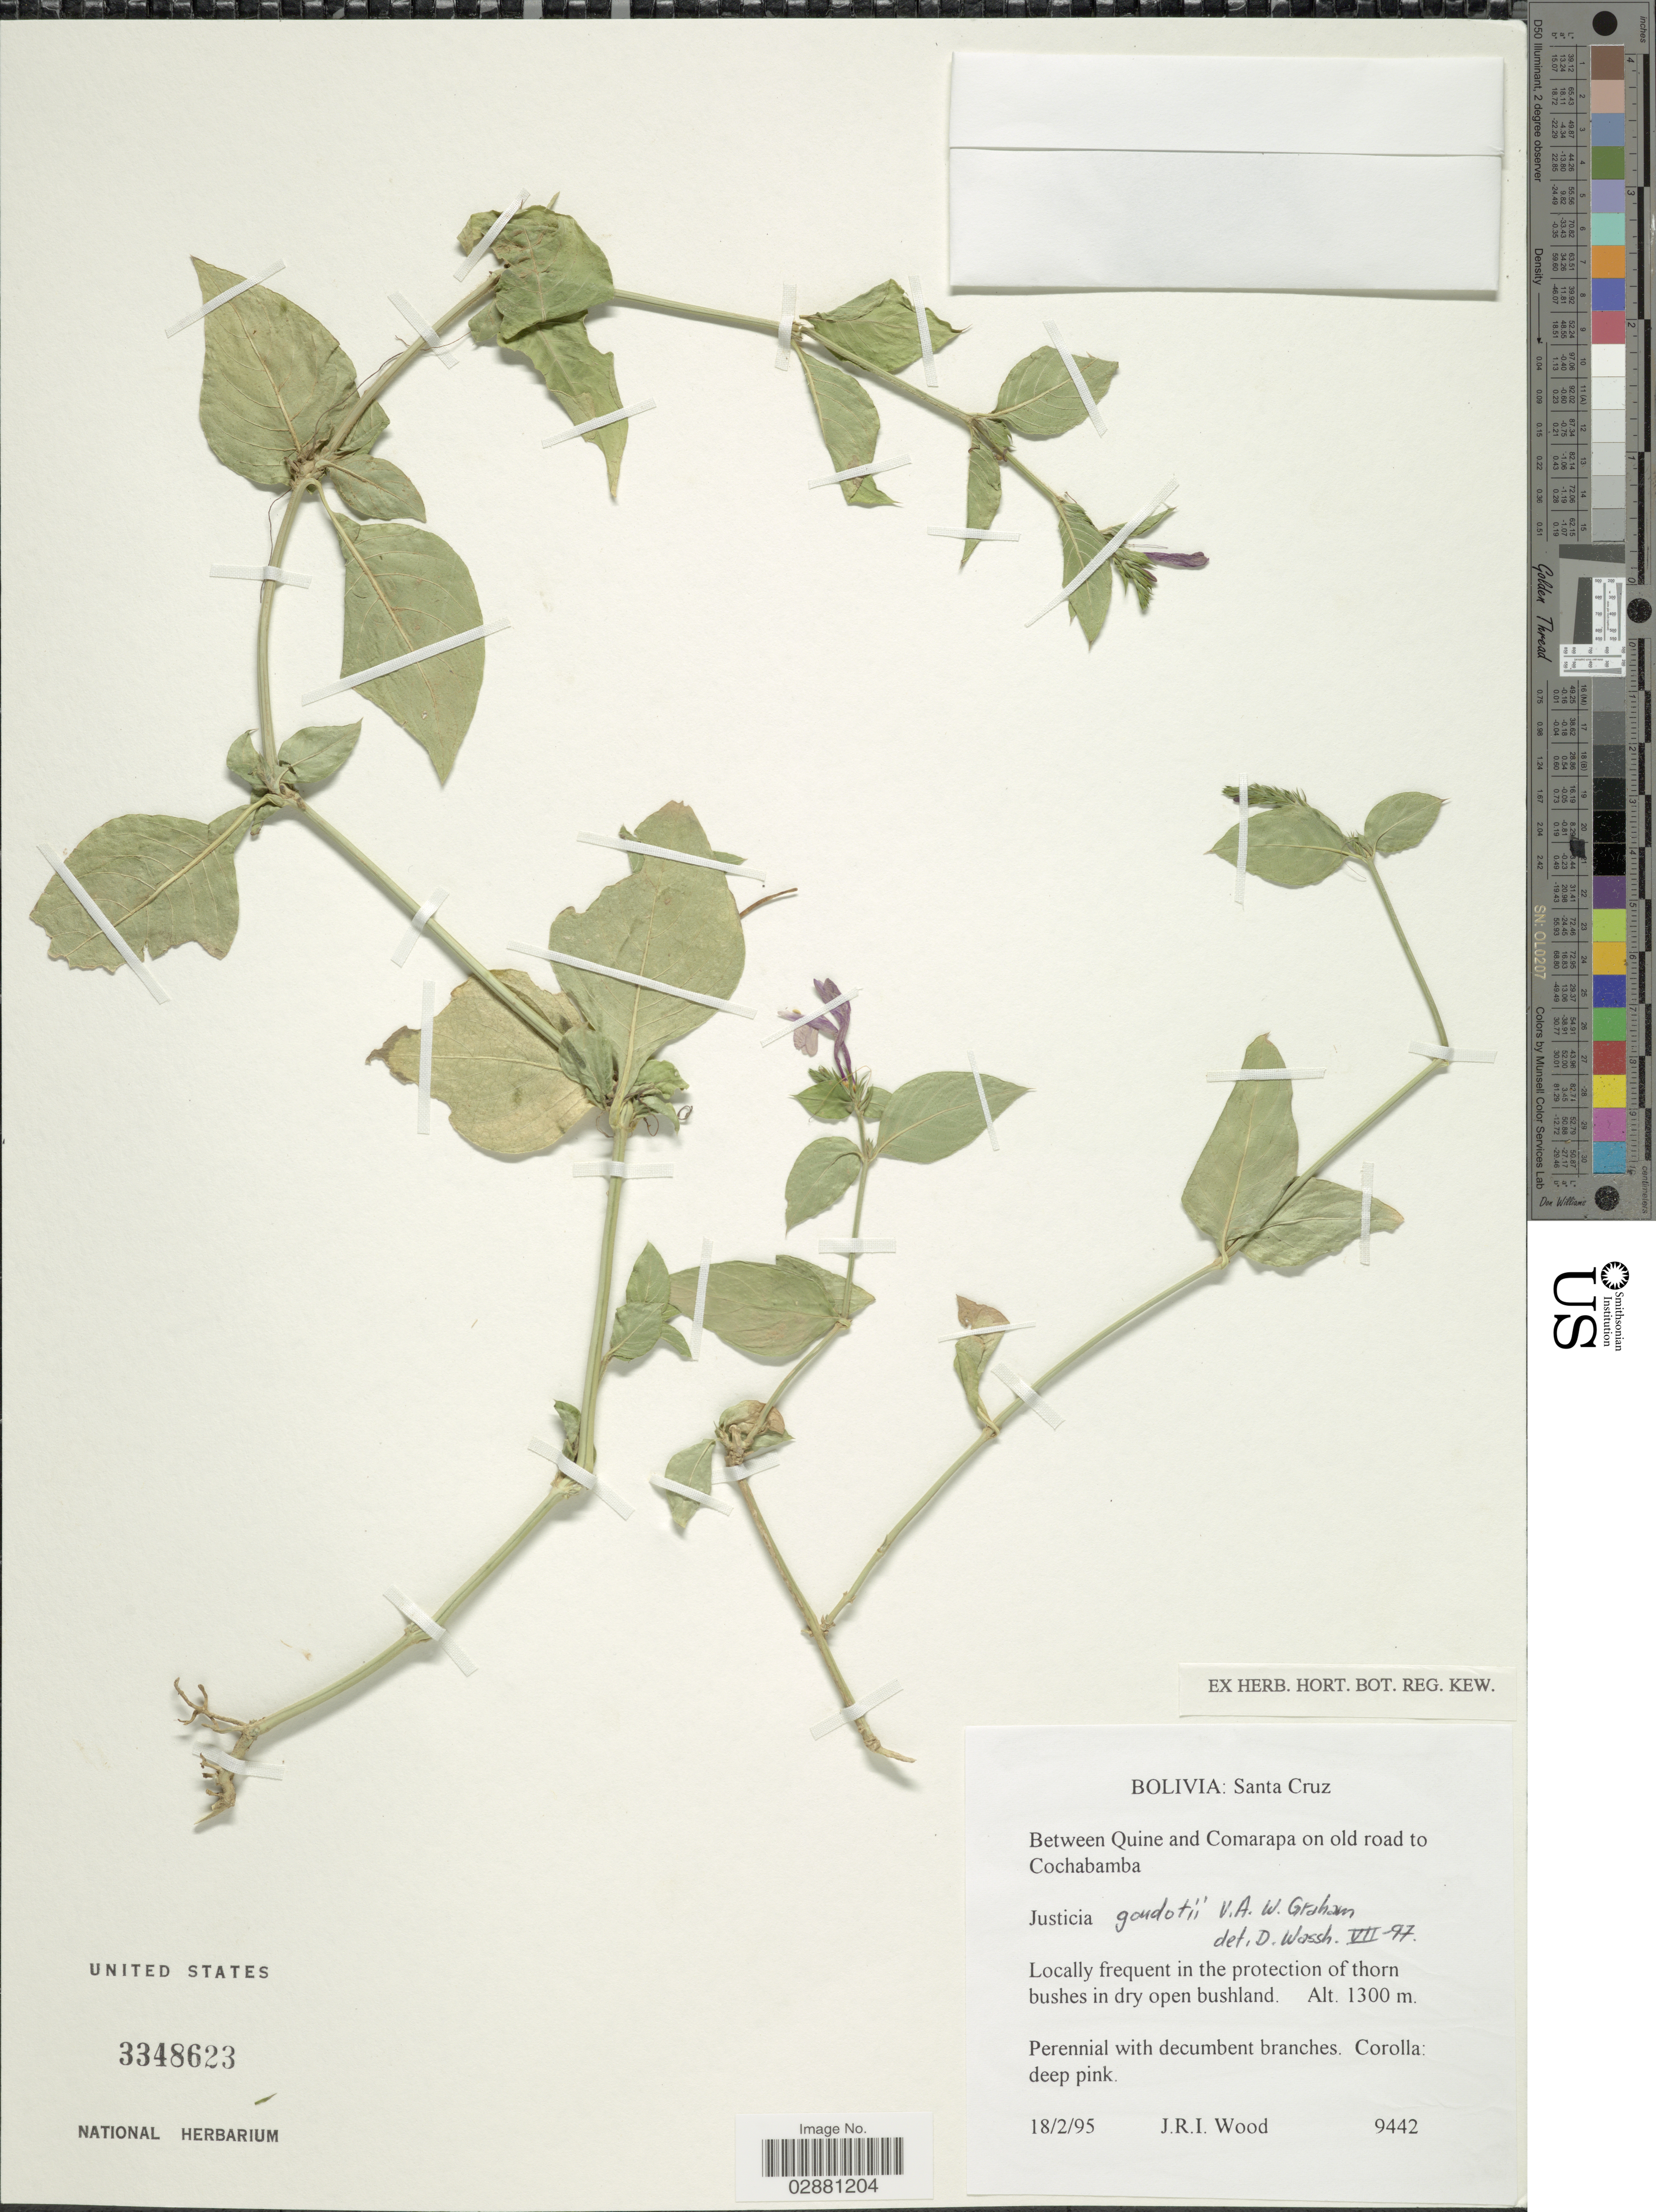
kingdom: Plantae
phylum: Tracheophyta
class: Magnoliopsida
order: Lamiales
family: Acanthaceae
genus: Justicia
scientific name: Justicia tocantina subsp. andina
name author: Wassh. & J.R.I. Wood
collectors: J. R. I. Wood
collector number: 9442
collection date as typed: Transcribed d/m/y: 18/2/95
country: Bolivia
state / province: Santa Cruz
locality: Between Quine and Comarapa on old road to Cochabamba.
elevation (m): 1300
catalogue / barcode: US 3348623